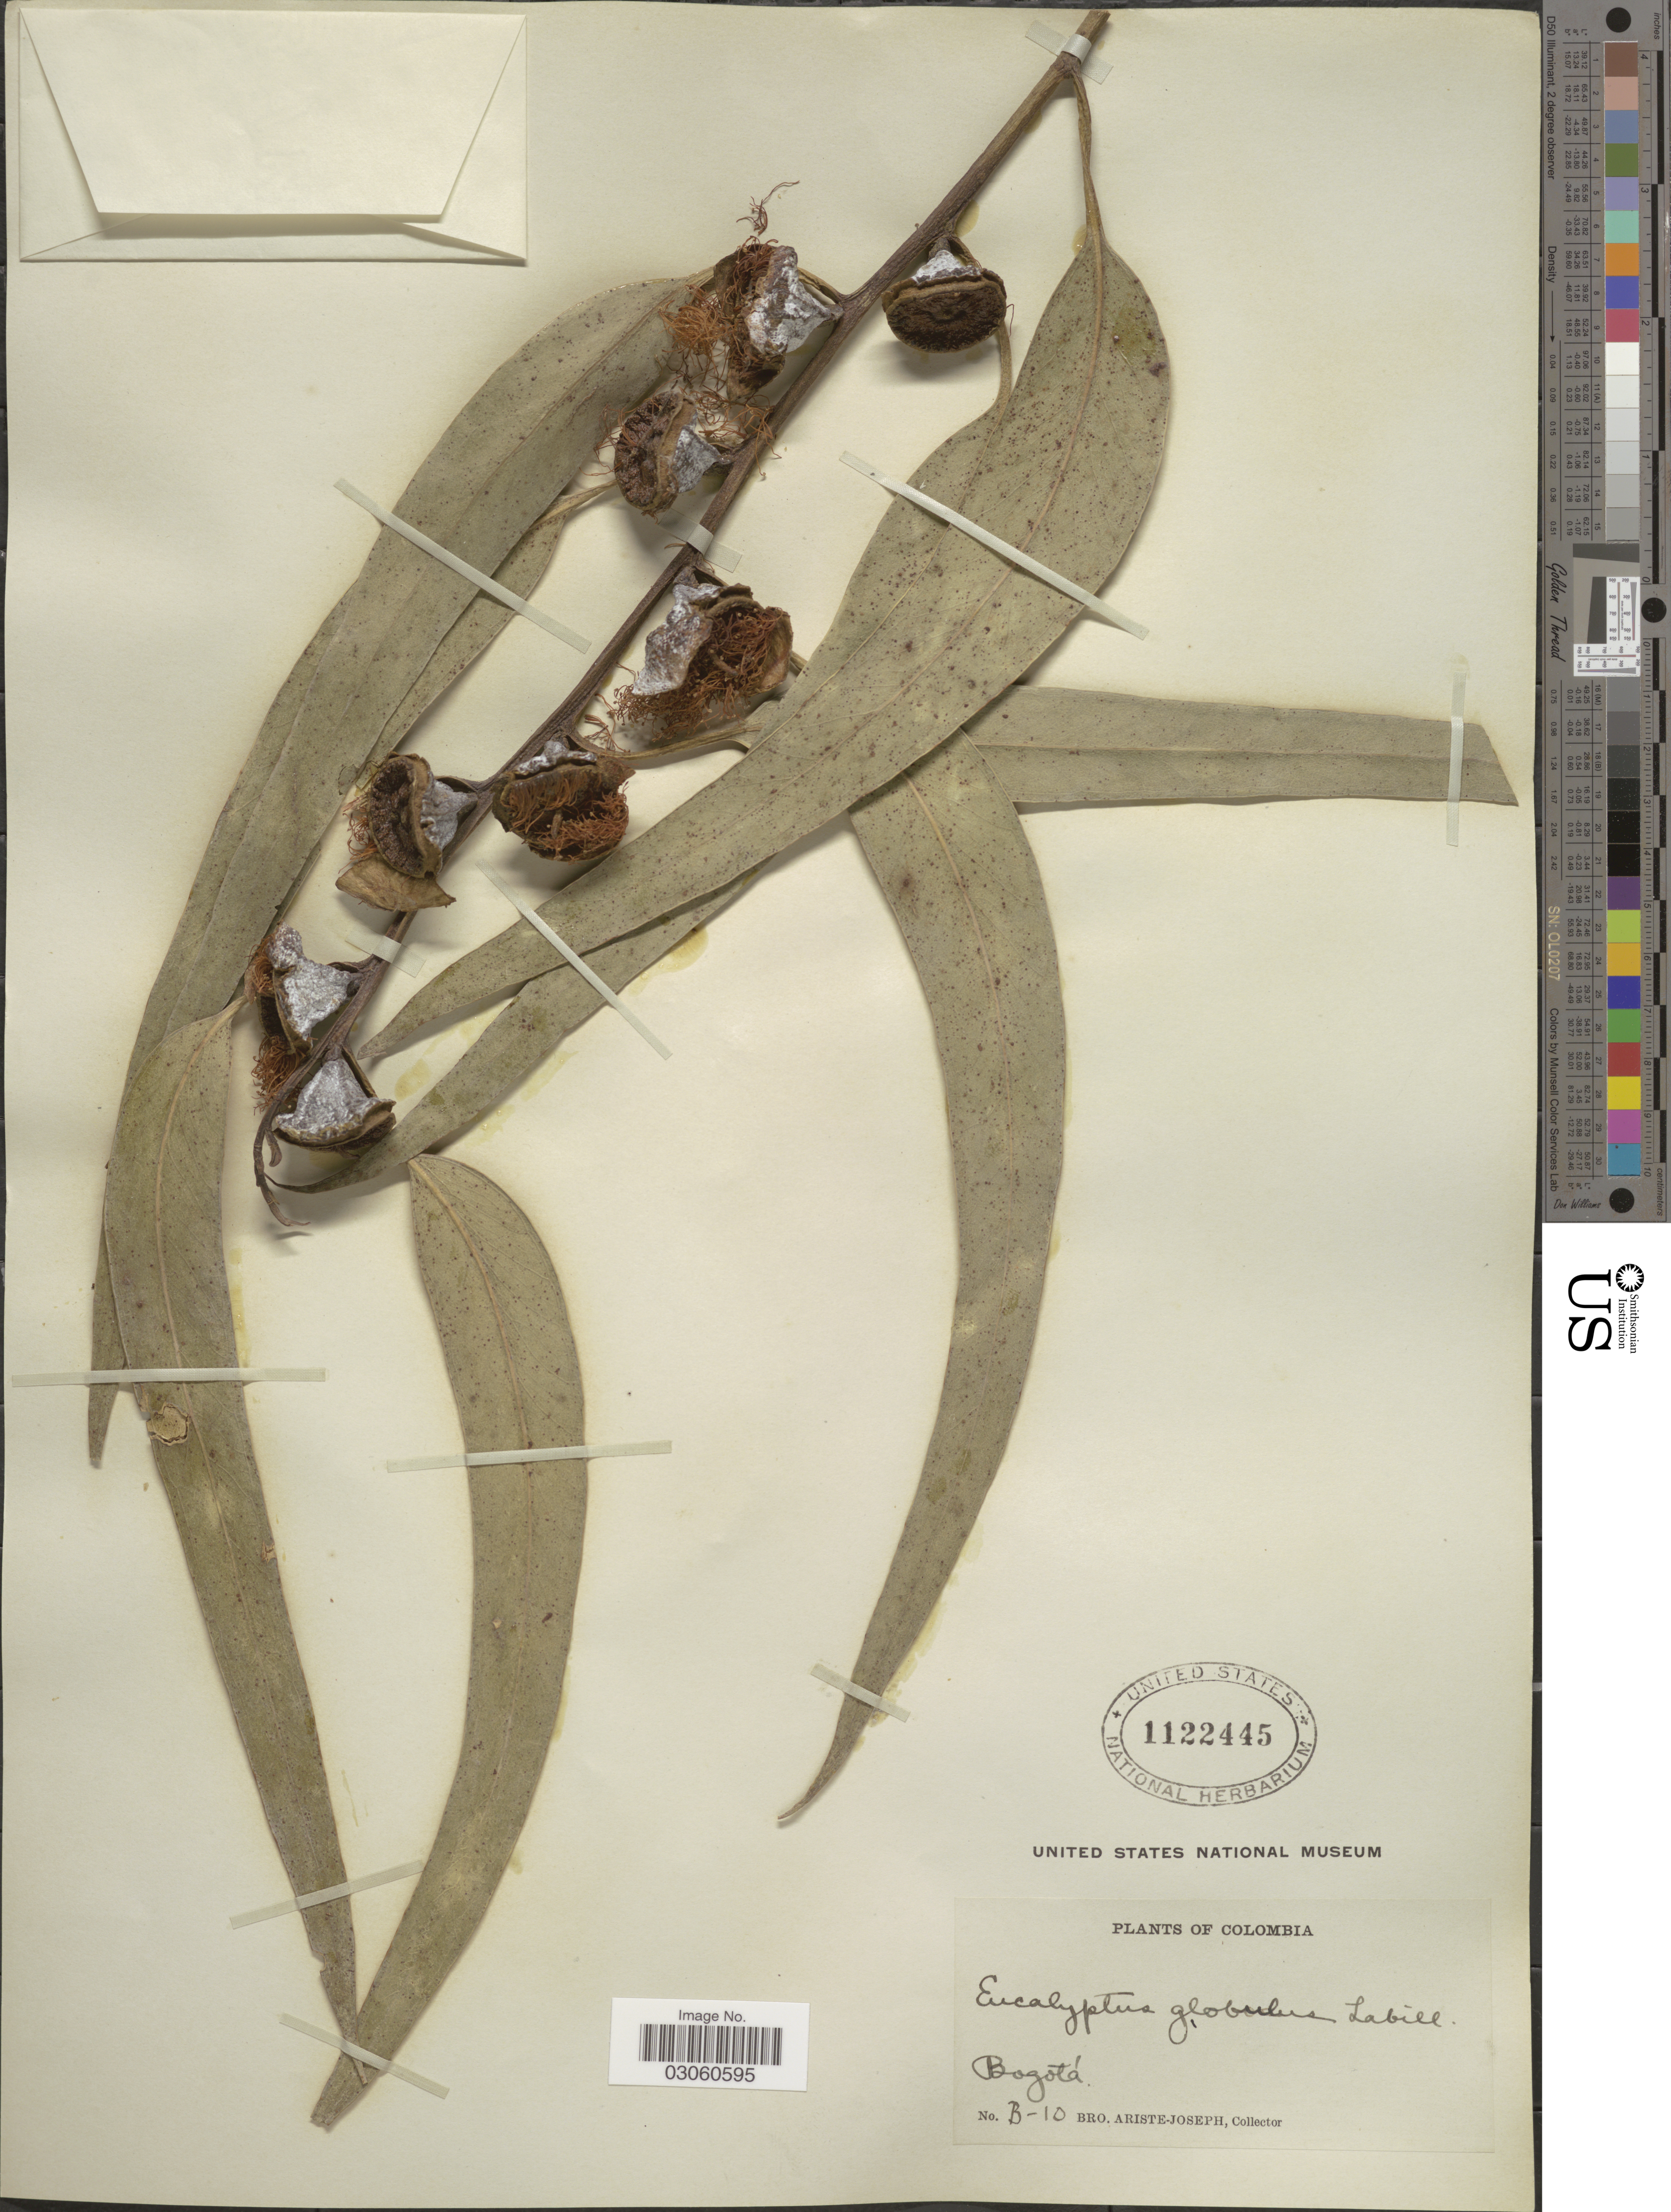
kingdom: Plantae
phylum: Tracheophyta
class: Magnoliopsida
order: Myrtales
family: Myrtaceae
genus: Eucalyptus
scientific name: Eucalyptus globulus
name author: Labill.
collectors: Bro. Ariste-Joseph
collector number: B-10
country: Colombia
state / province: Bogota D.C.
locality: Bogotá.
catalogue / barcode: US 1122445